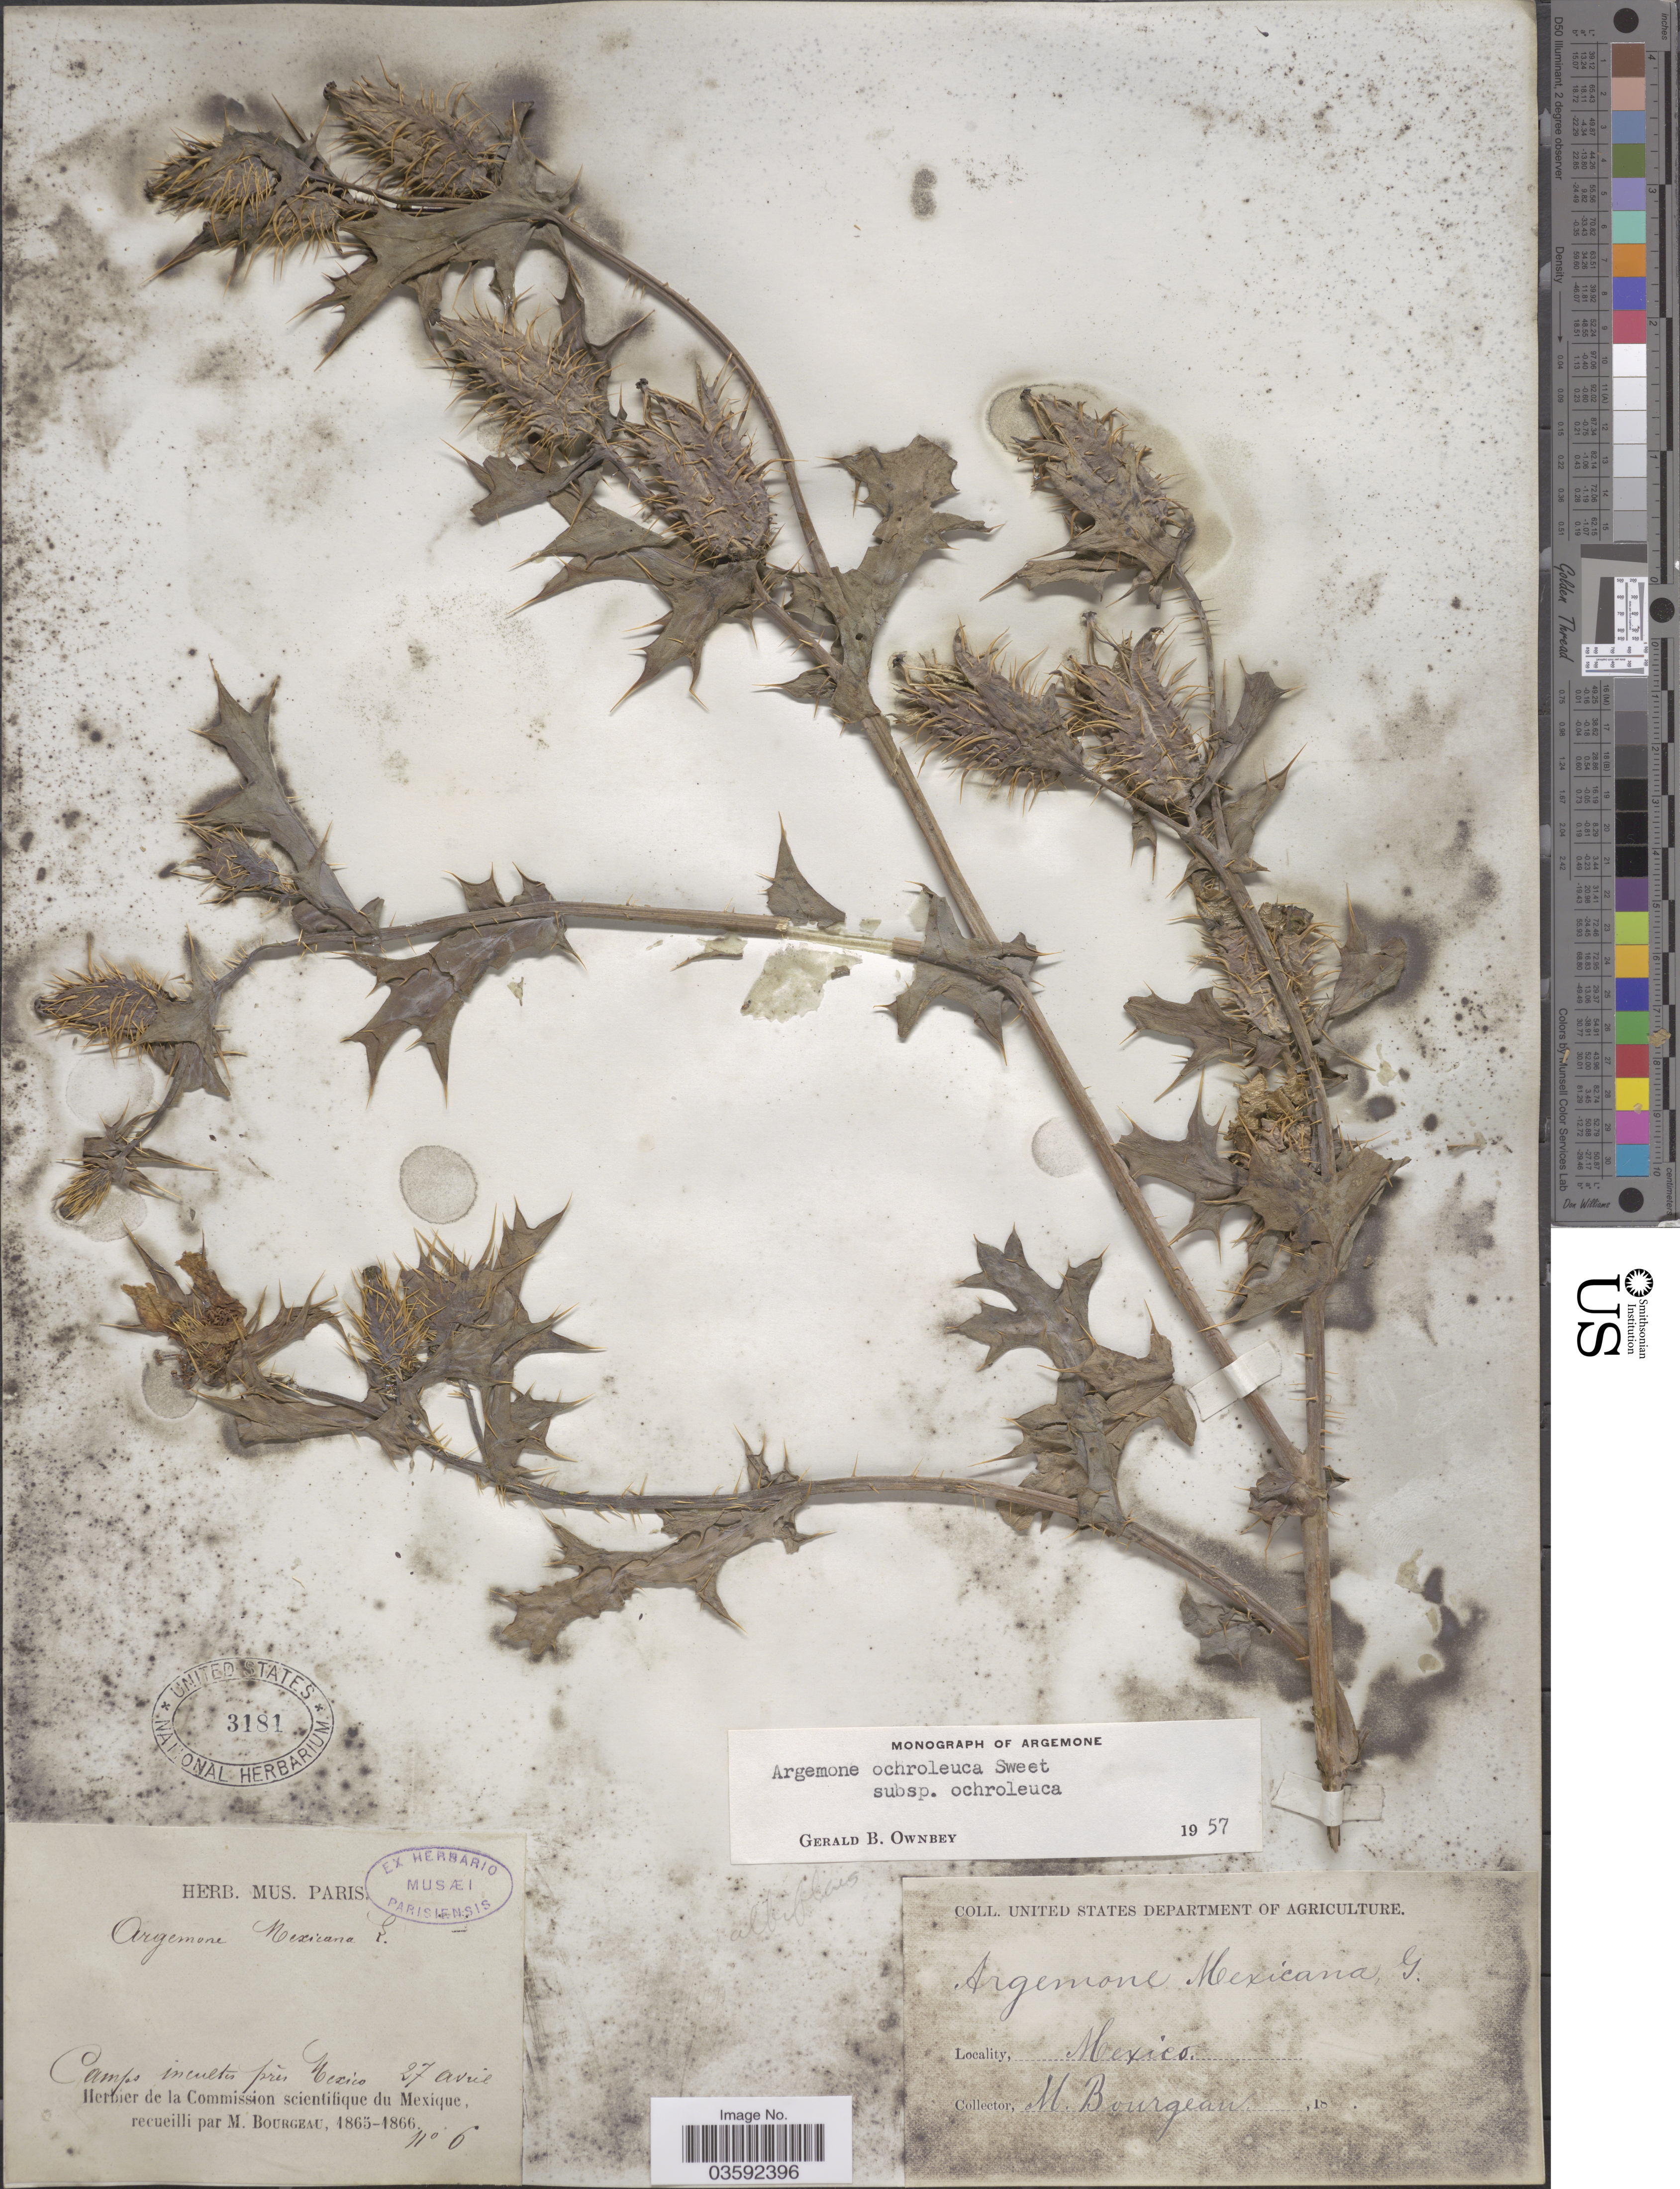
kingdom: Plantae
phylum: Tracheophyta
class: Magnoliopsida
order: Ranunculales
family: Papaveraceae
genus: Argemone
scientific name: Argemone ochroleuca subsp. ochroleuca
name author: Sweet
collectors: M. Bourgeau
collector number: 6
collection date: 1865-04-27/1866-04-27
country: Mexico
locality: Camps incultes prés Mexico.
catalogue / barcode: US 3181